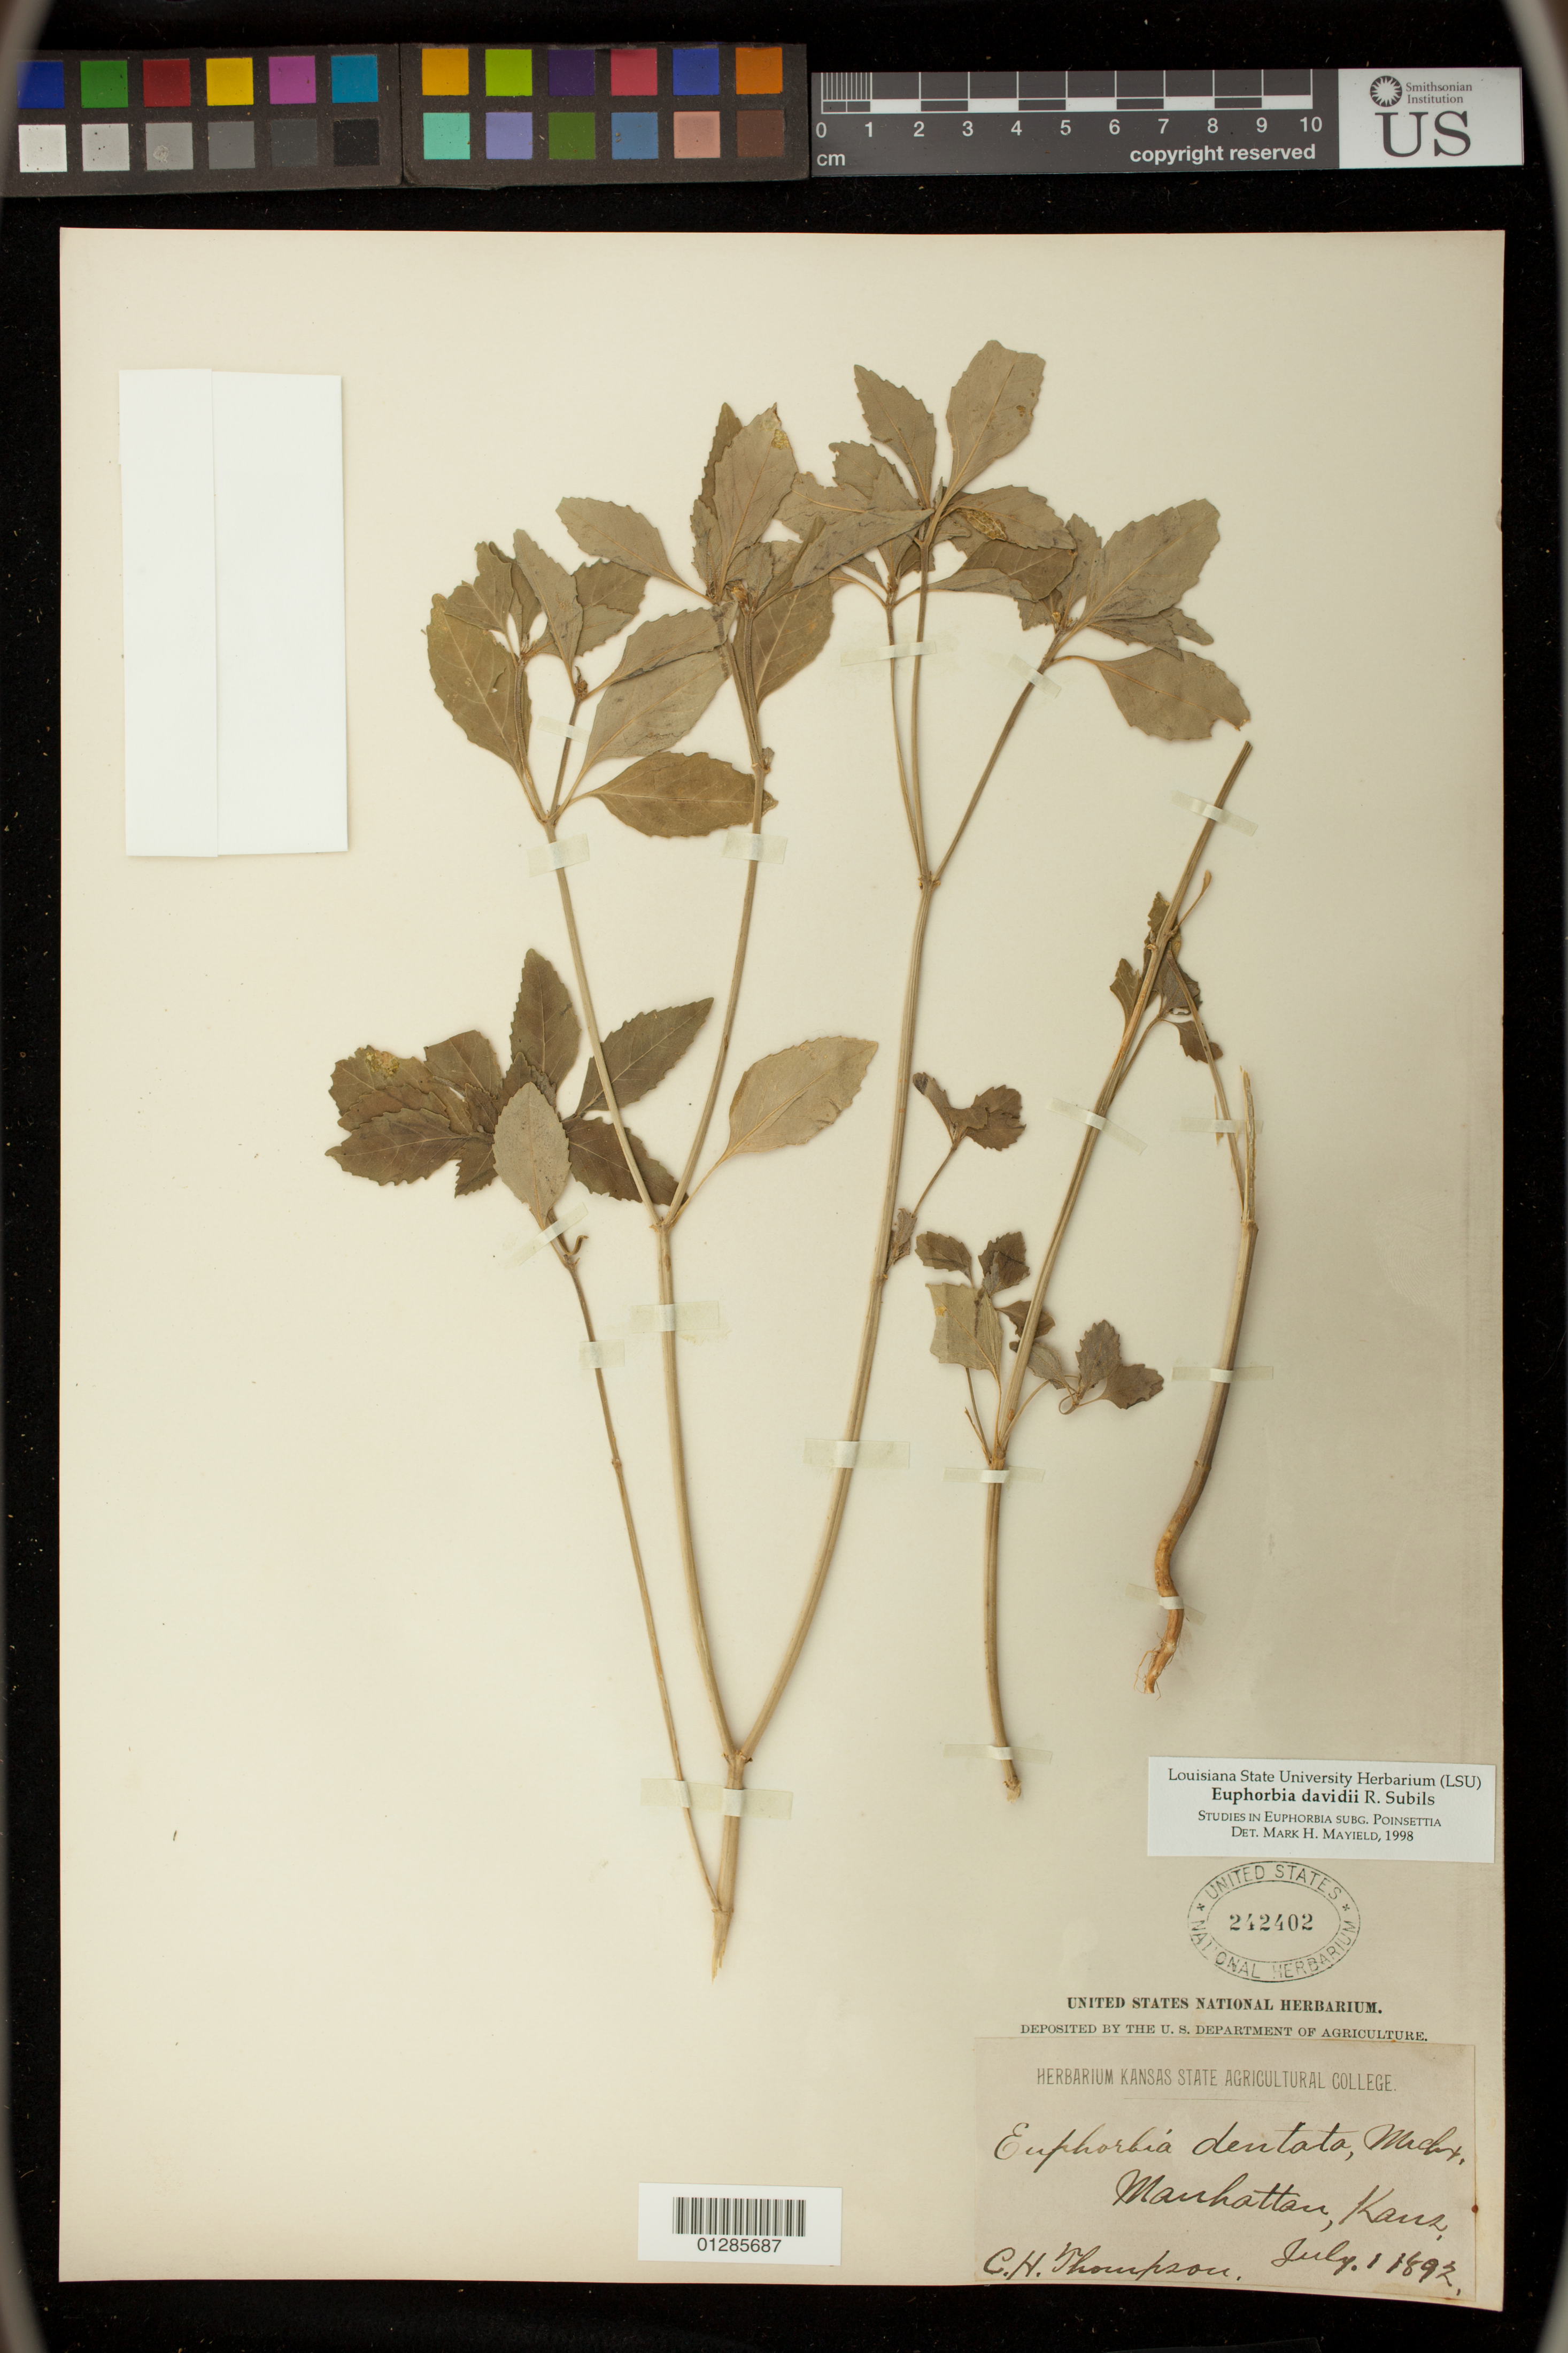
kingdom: Plantae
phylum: Tracheophyta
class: Magnoliopsida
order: Malpighiales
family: Euphorbiaceae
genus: Euphorbia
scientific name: Euphorbia davidii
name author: Subils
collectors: C. H. Thompson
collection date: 1892-07-01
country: United States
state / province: Kansas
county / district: Riley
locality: Manhattan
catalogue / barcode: US 242402